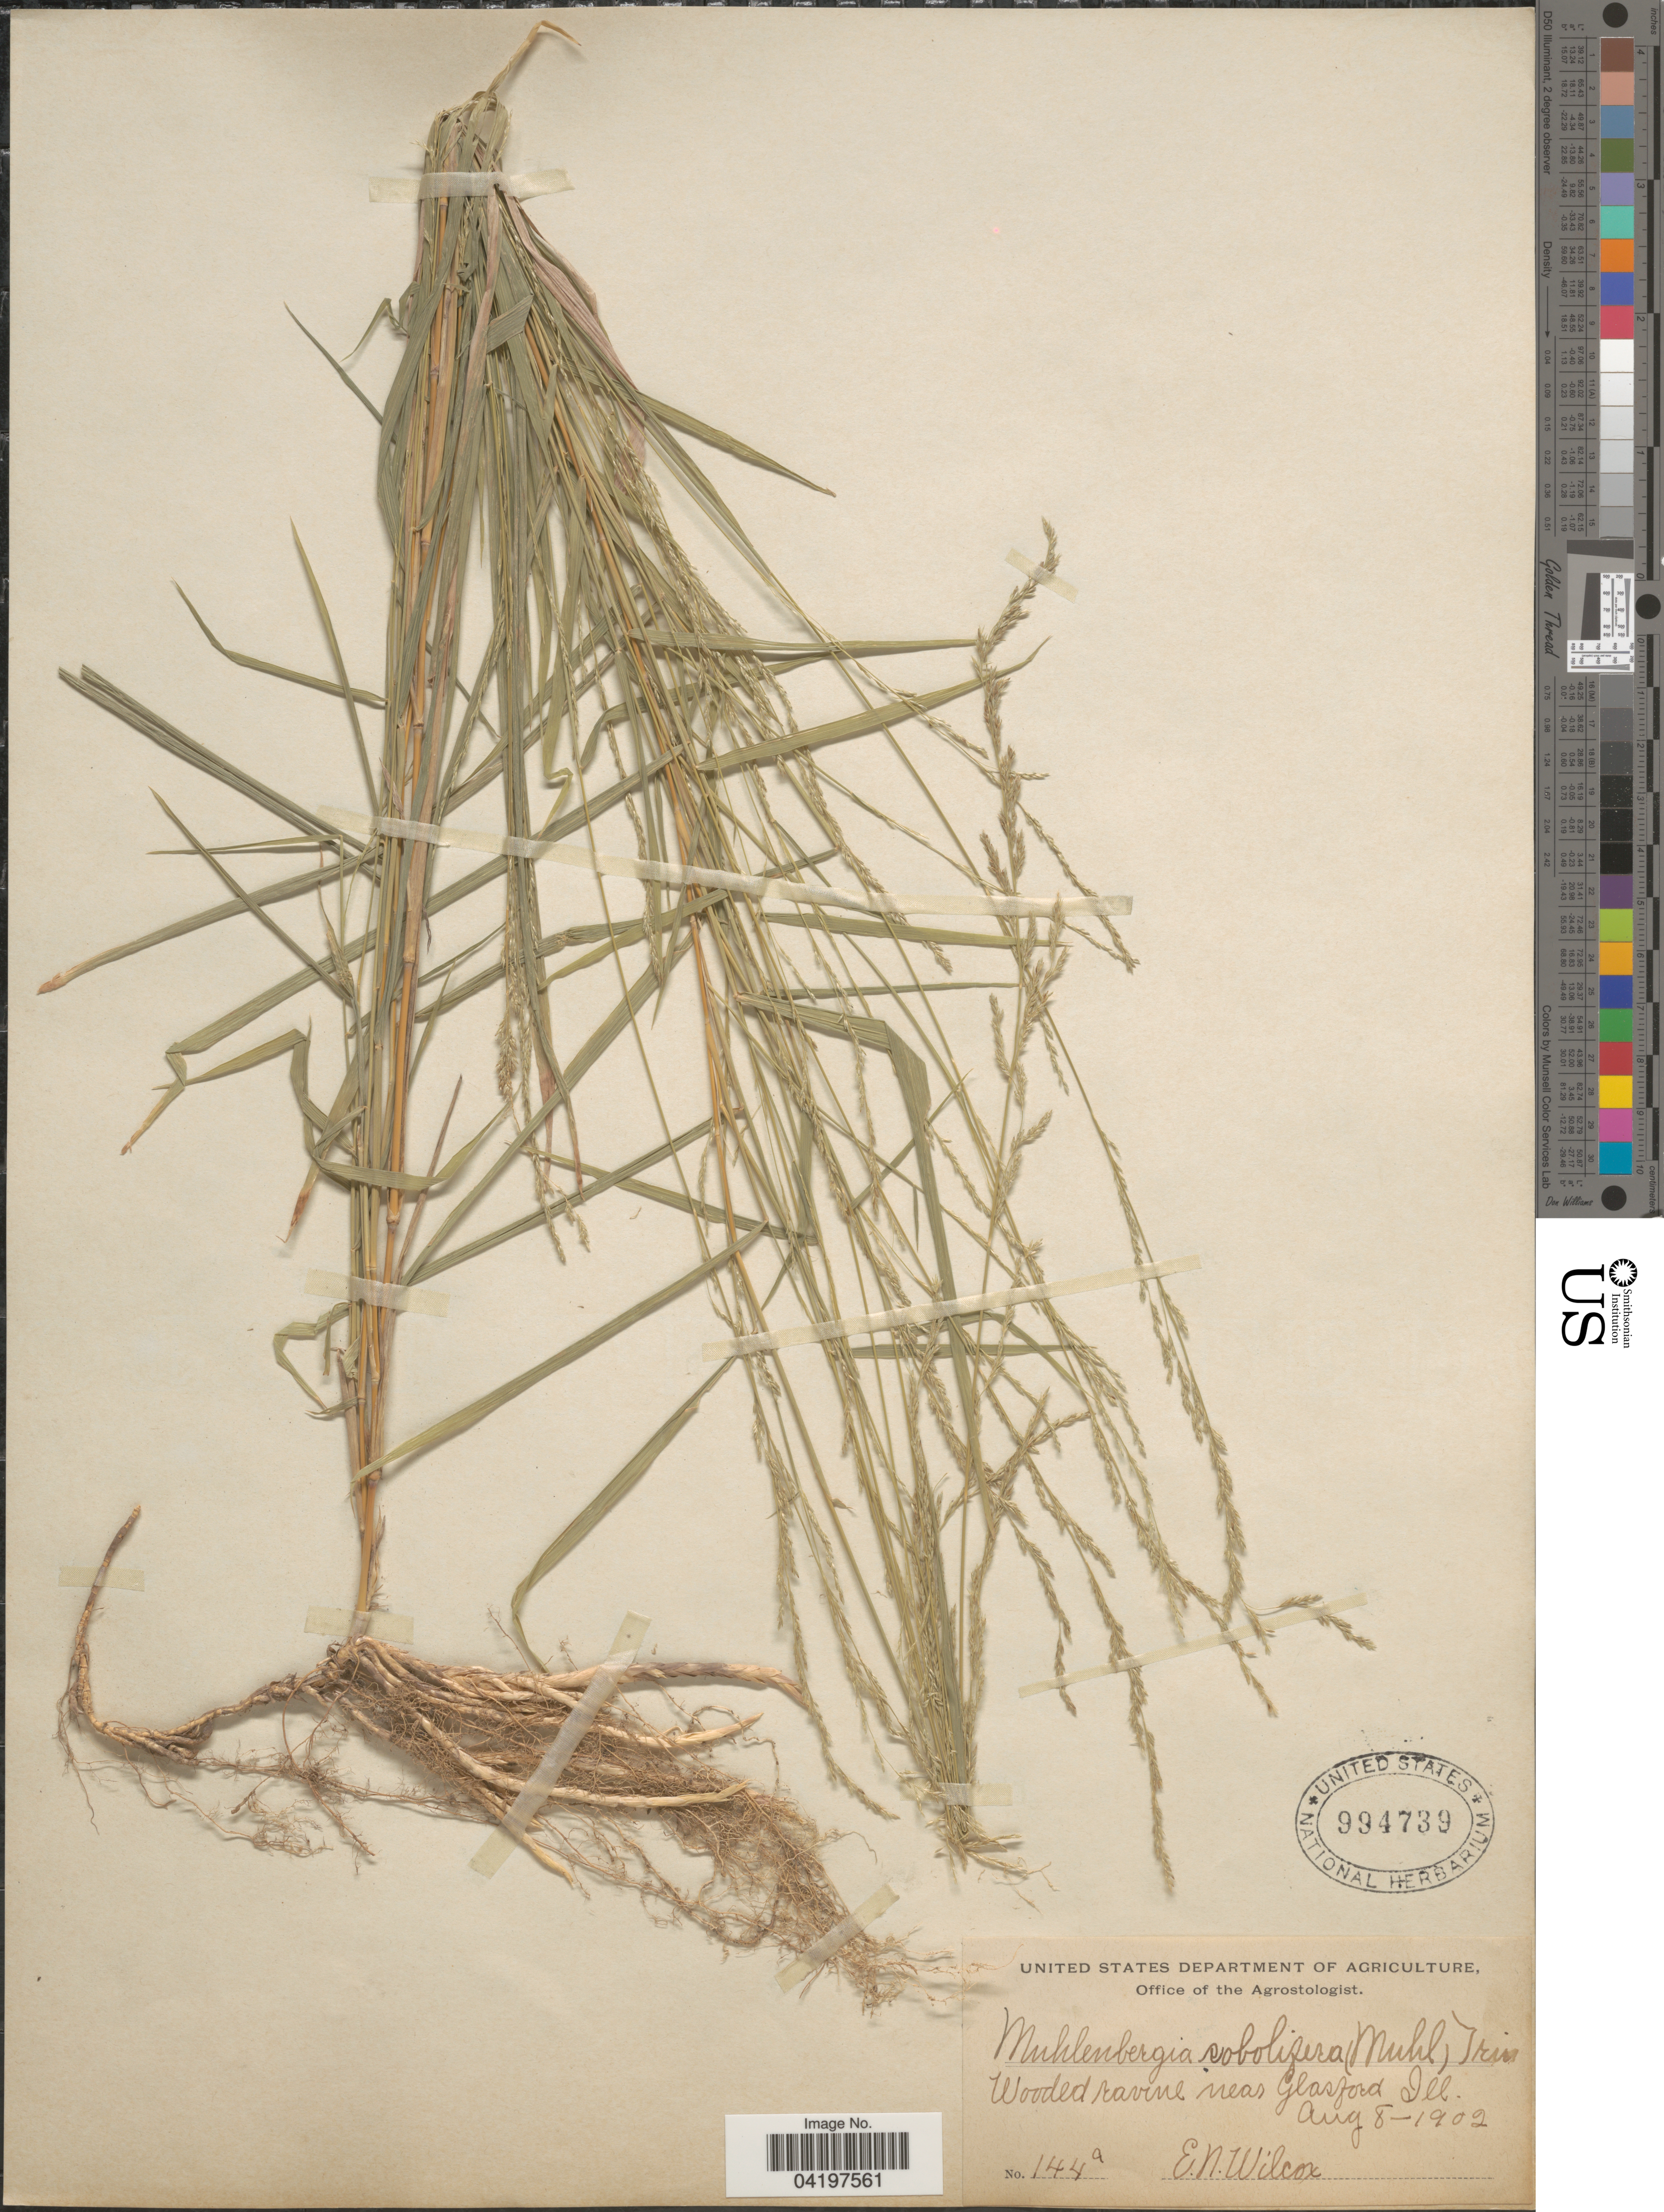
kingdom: Plantae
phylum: Tracheophyta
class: Liliopsida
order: Poales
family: Poaceae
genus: Muhlenbergia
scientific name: Muhlenbergia sobolifera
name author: (Muhl. ex Willd.) Trin.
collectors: E. Wilcox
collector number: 144a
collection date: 1902-08-08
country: United States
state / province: Illinois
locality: Wooded ravine near Glasford.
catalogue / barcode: US 994739